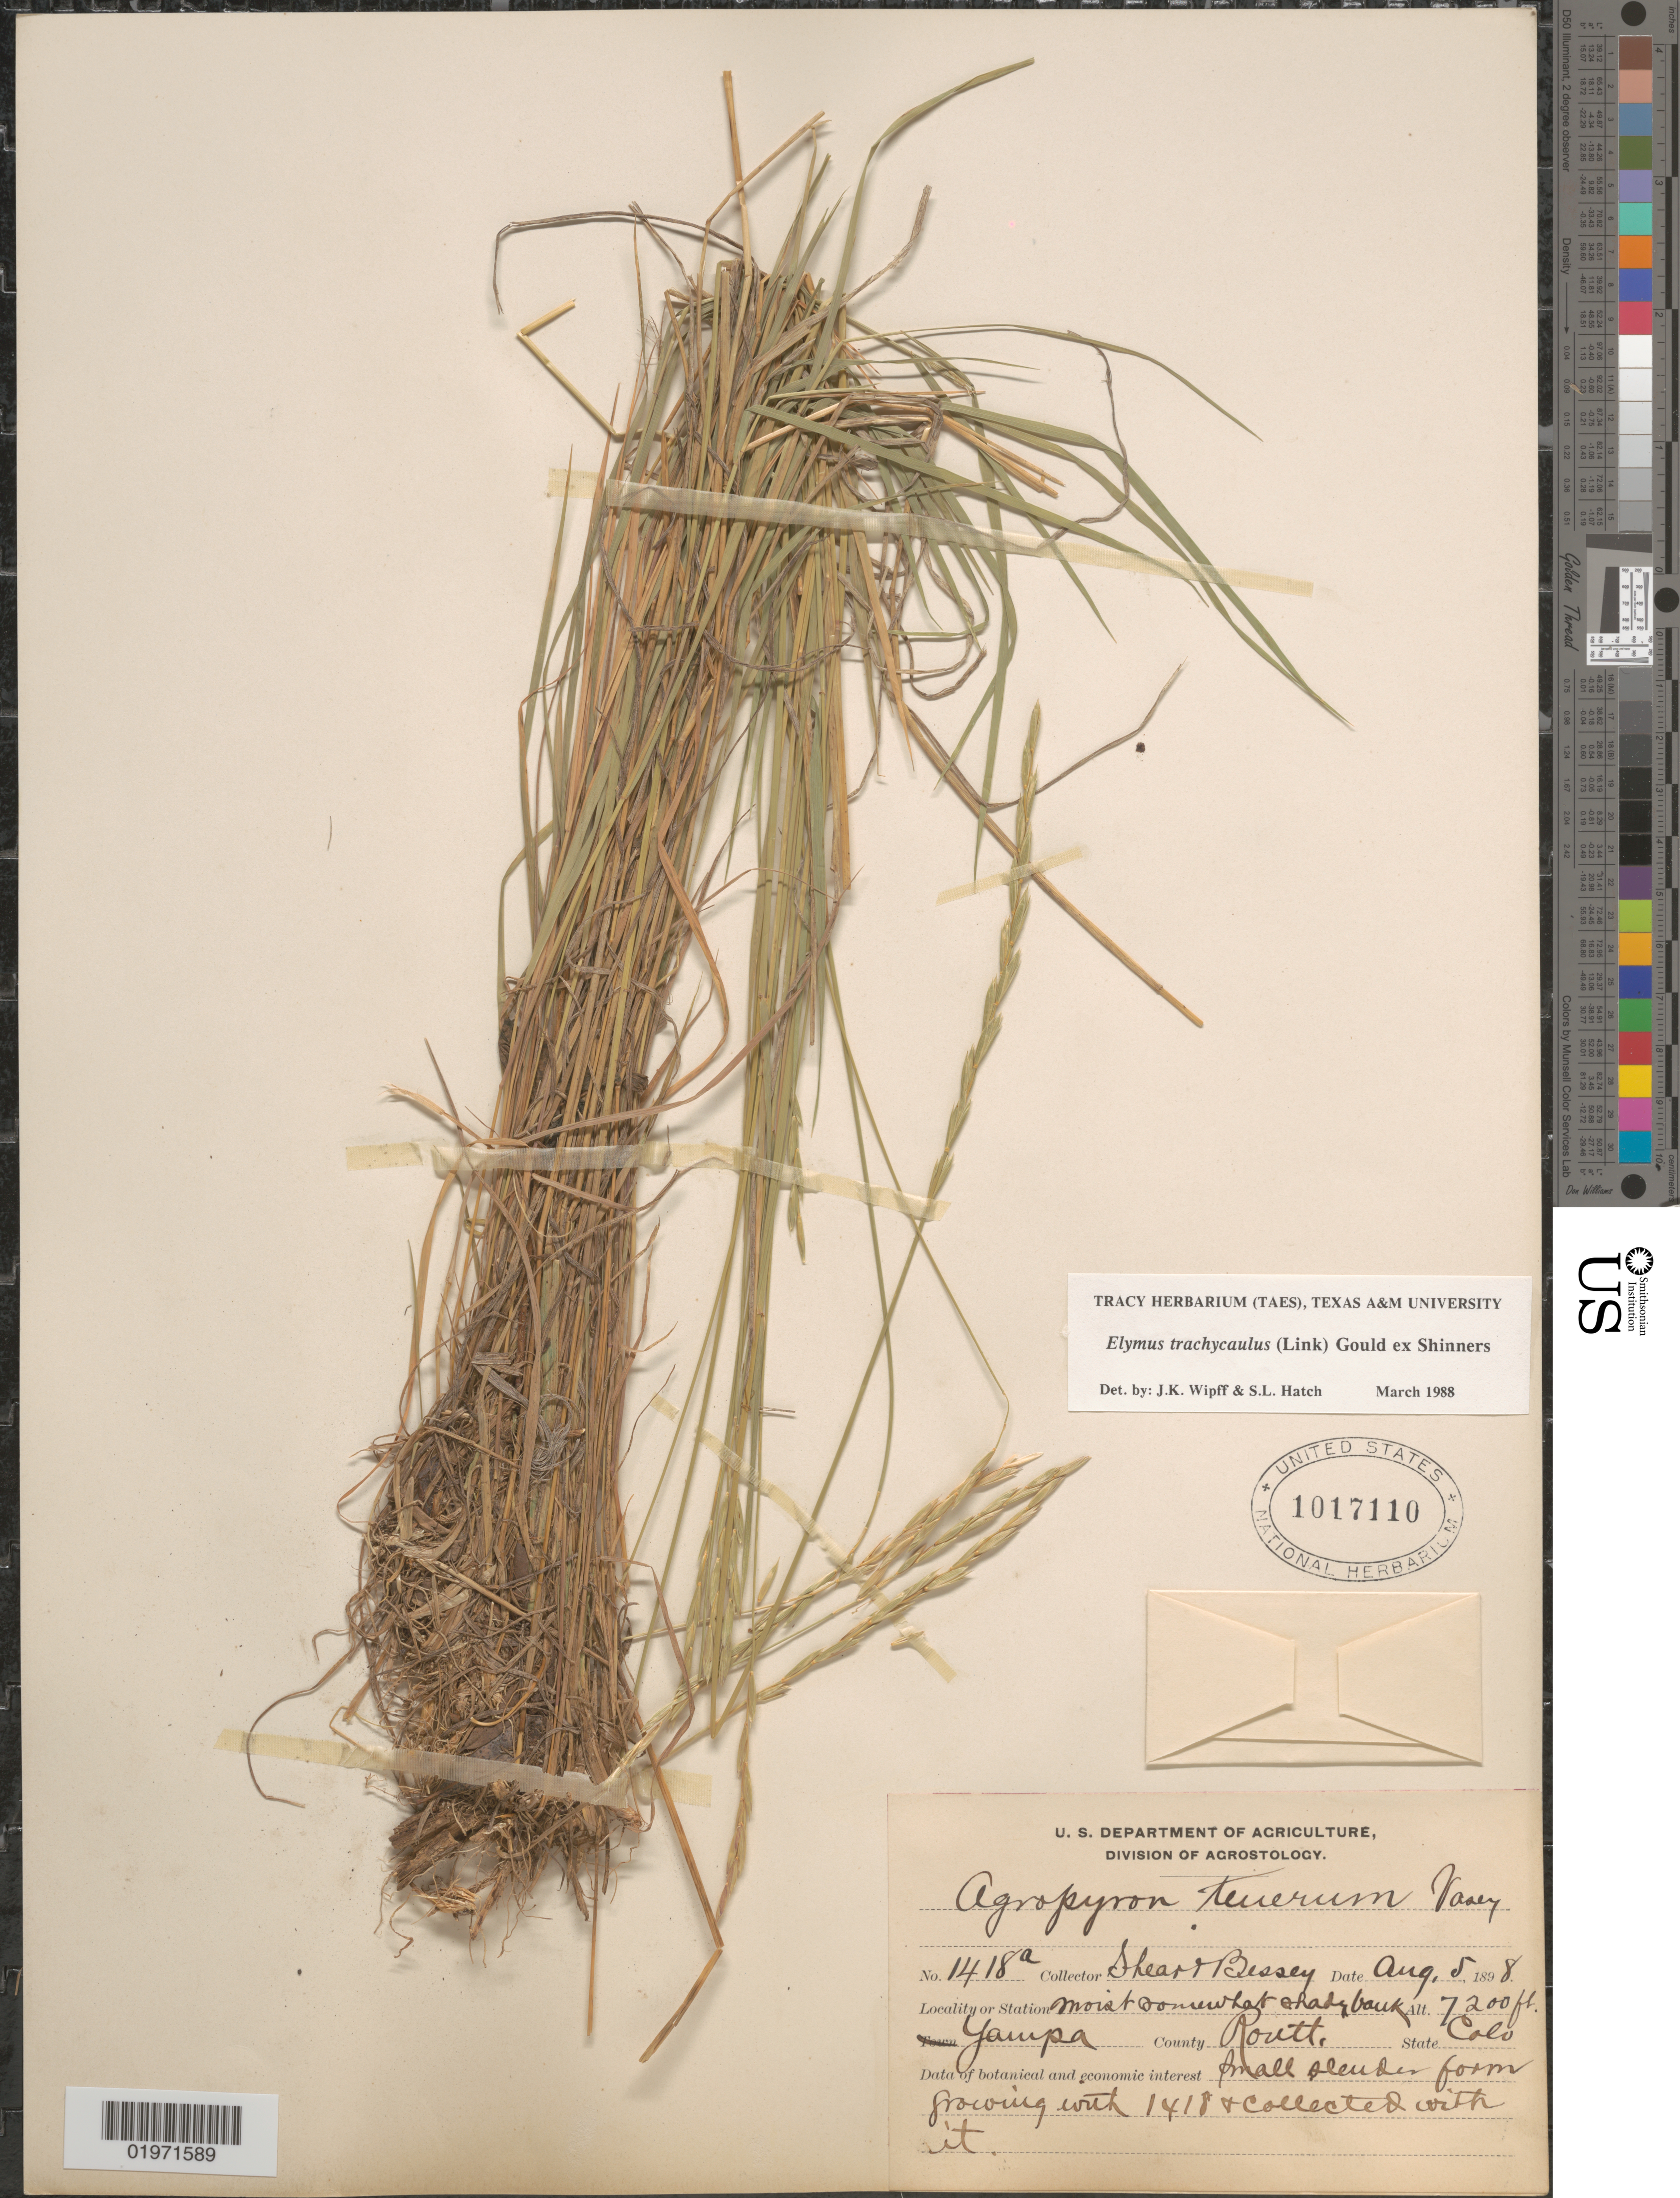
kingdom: Plantae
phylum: Tracheophyta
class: Liliopsida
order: Poales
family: Poaceae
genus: Elymus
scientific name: Elymus trachycaulus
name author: (Link) Gould ex Shinners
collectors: -- Shear & -. Bessey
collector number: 1418a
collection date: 1898-08-05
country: United States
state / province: Colorado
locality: Yampa. County Routt.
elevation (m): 2195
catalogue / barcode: US 1017110